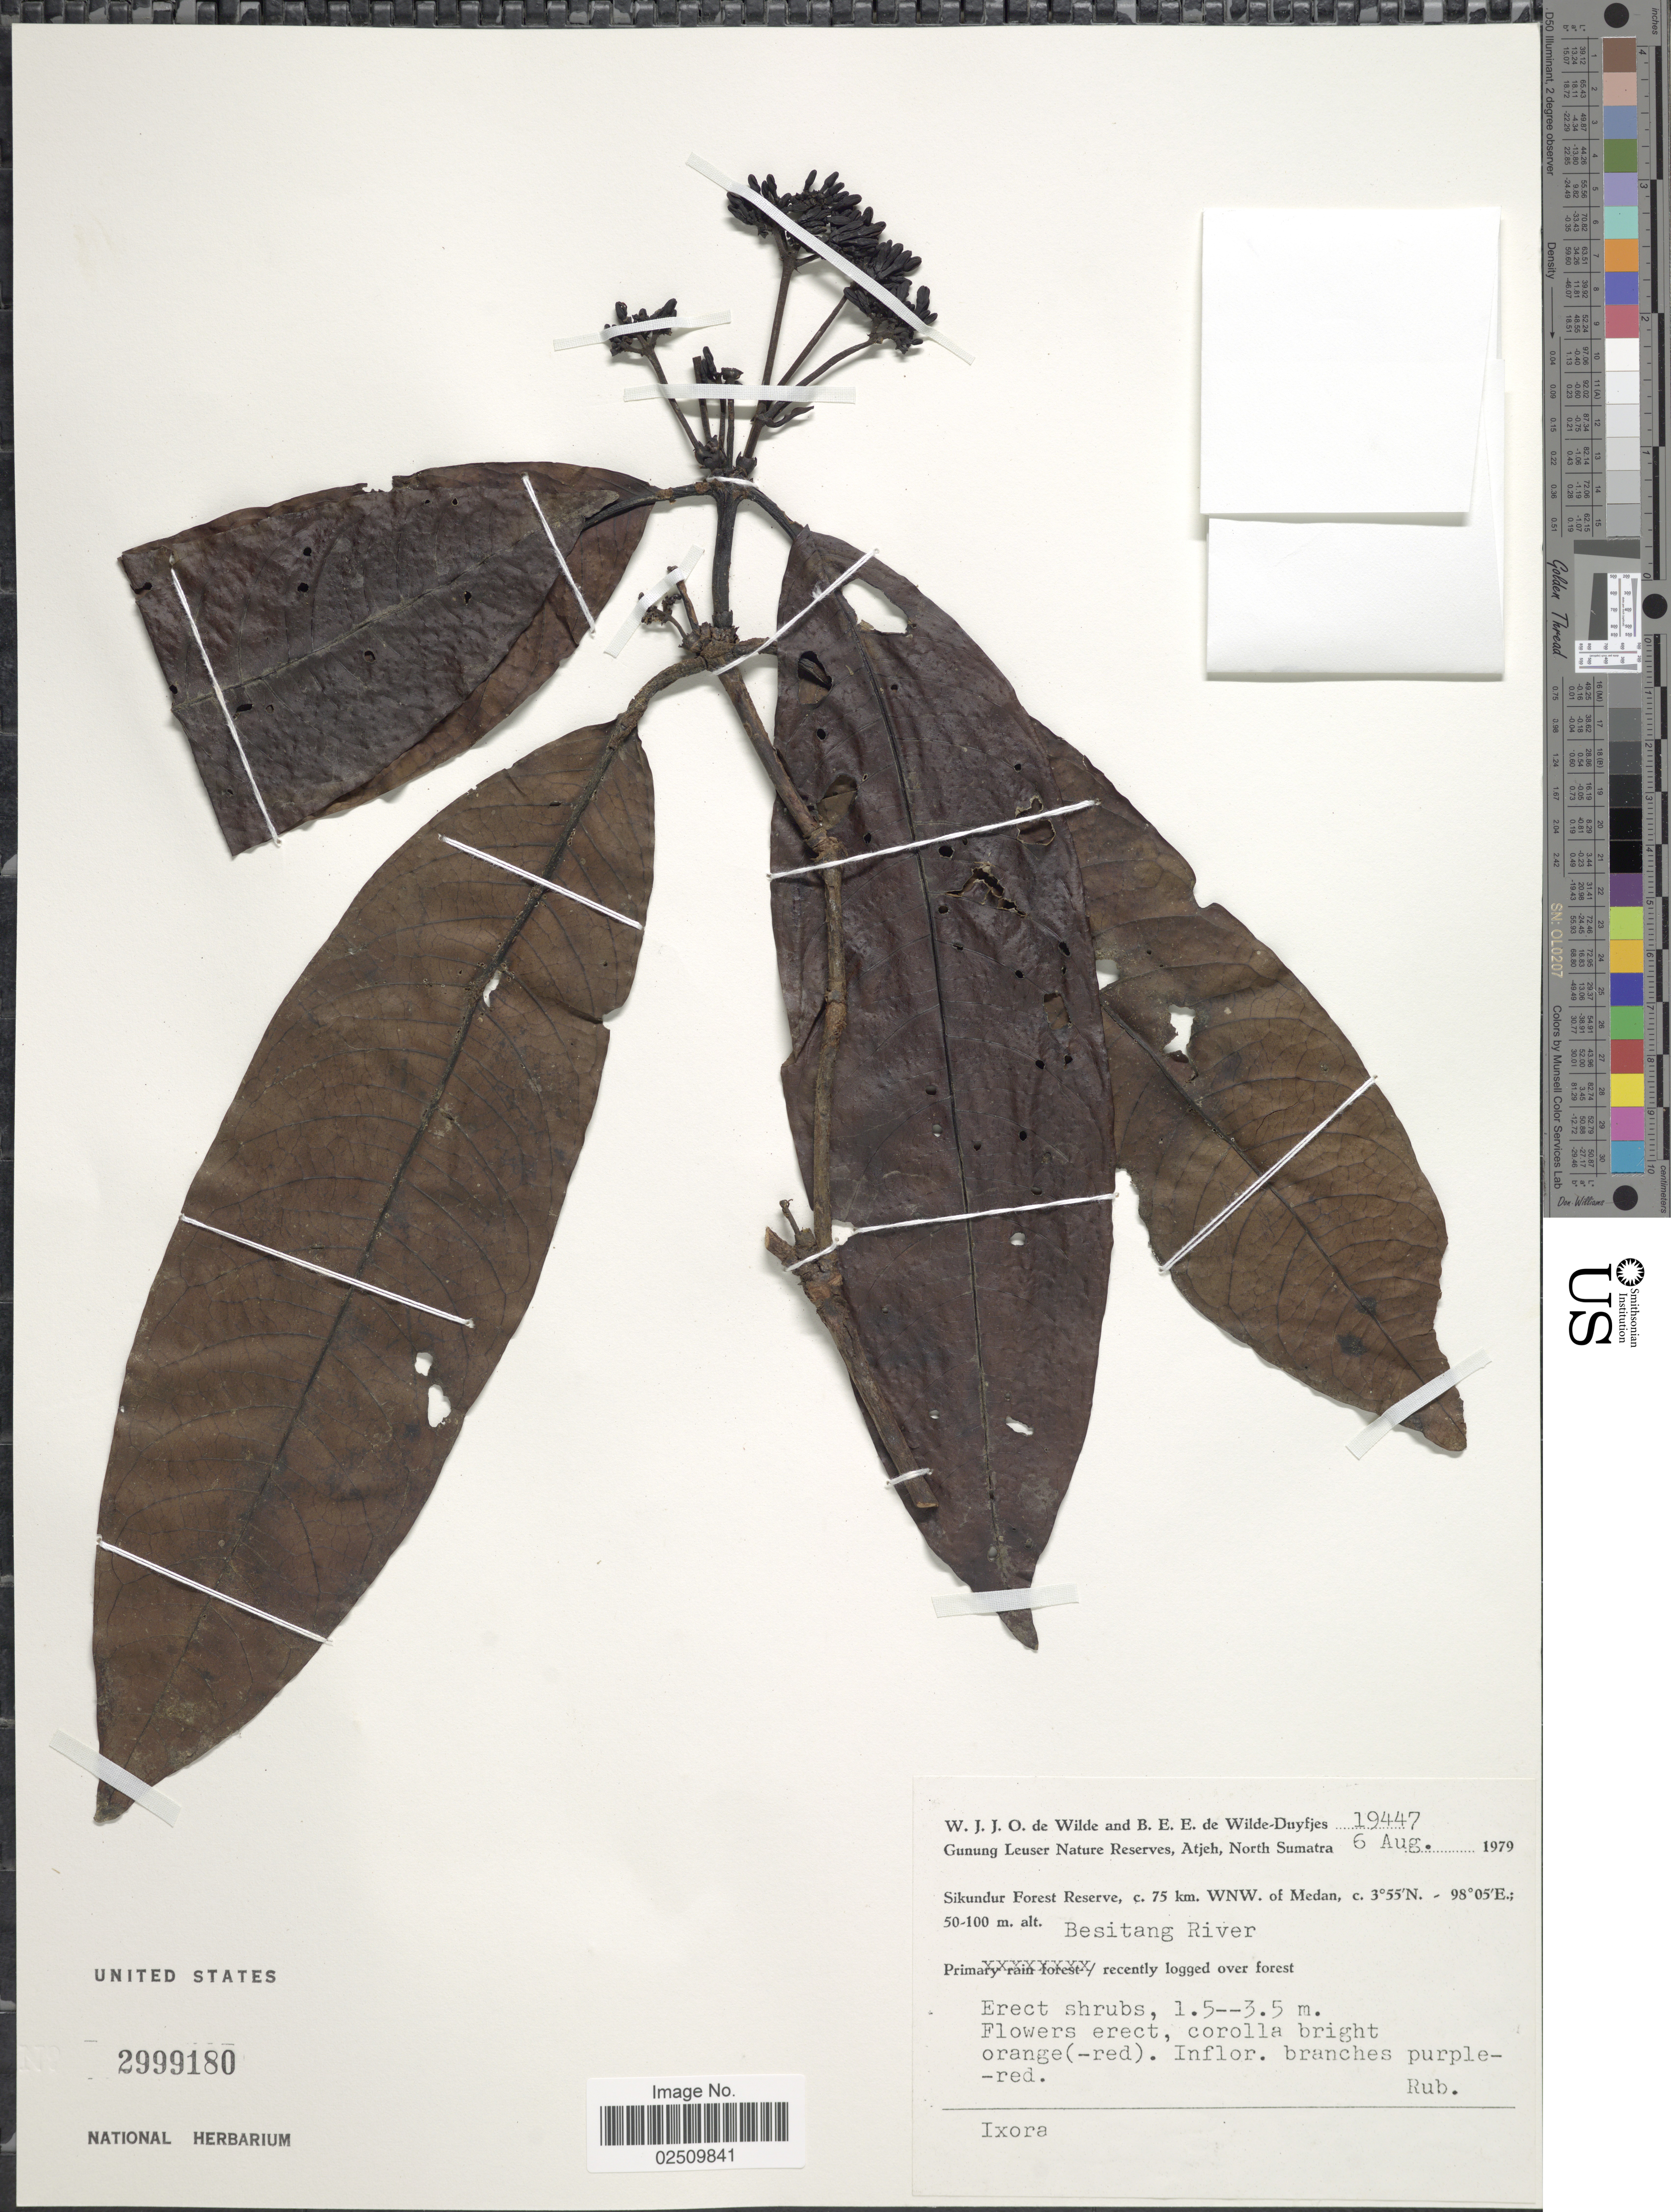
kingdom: Plantae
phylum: Tracheophyta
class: Magnoliopsida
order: Gentianales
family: Rubiaceae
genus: Ixora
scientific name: Ixora sp.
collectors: W. J. de Wilde & B. E. de Wilde-Duyfjes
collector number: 19447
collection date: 1979-08-06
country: Indonesia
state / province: Sumatra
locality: Gunung Leuser Nature Reserves, Atjeh, North Sumatra. Sikundur Forest Reserve, c. 75 km. WNW. of Medan. Besitang River.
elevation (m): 50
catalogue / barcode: US 2999180